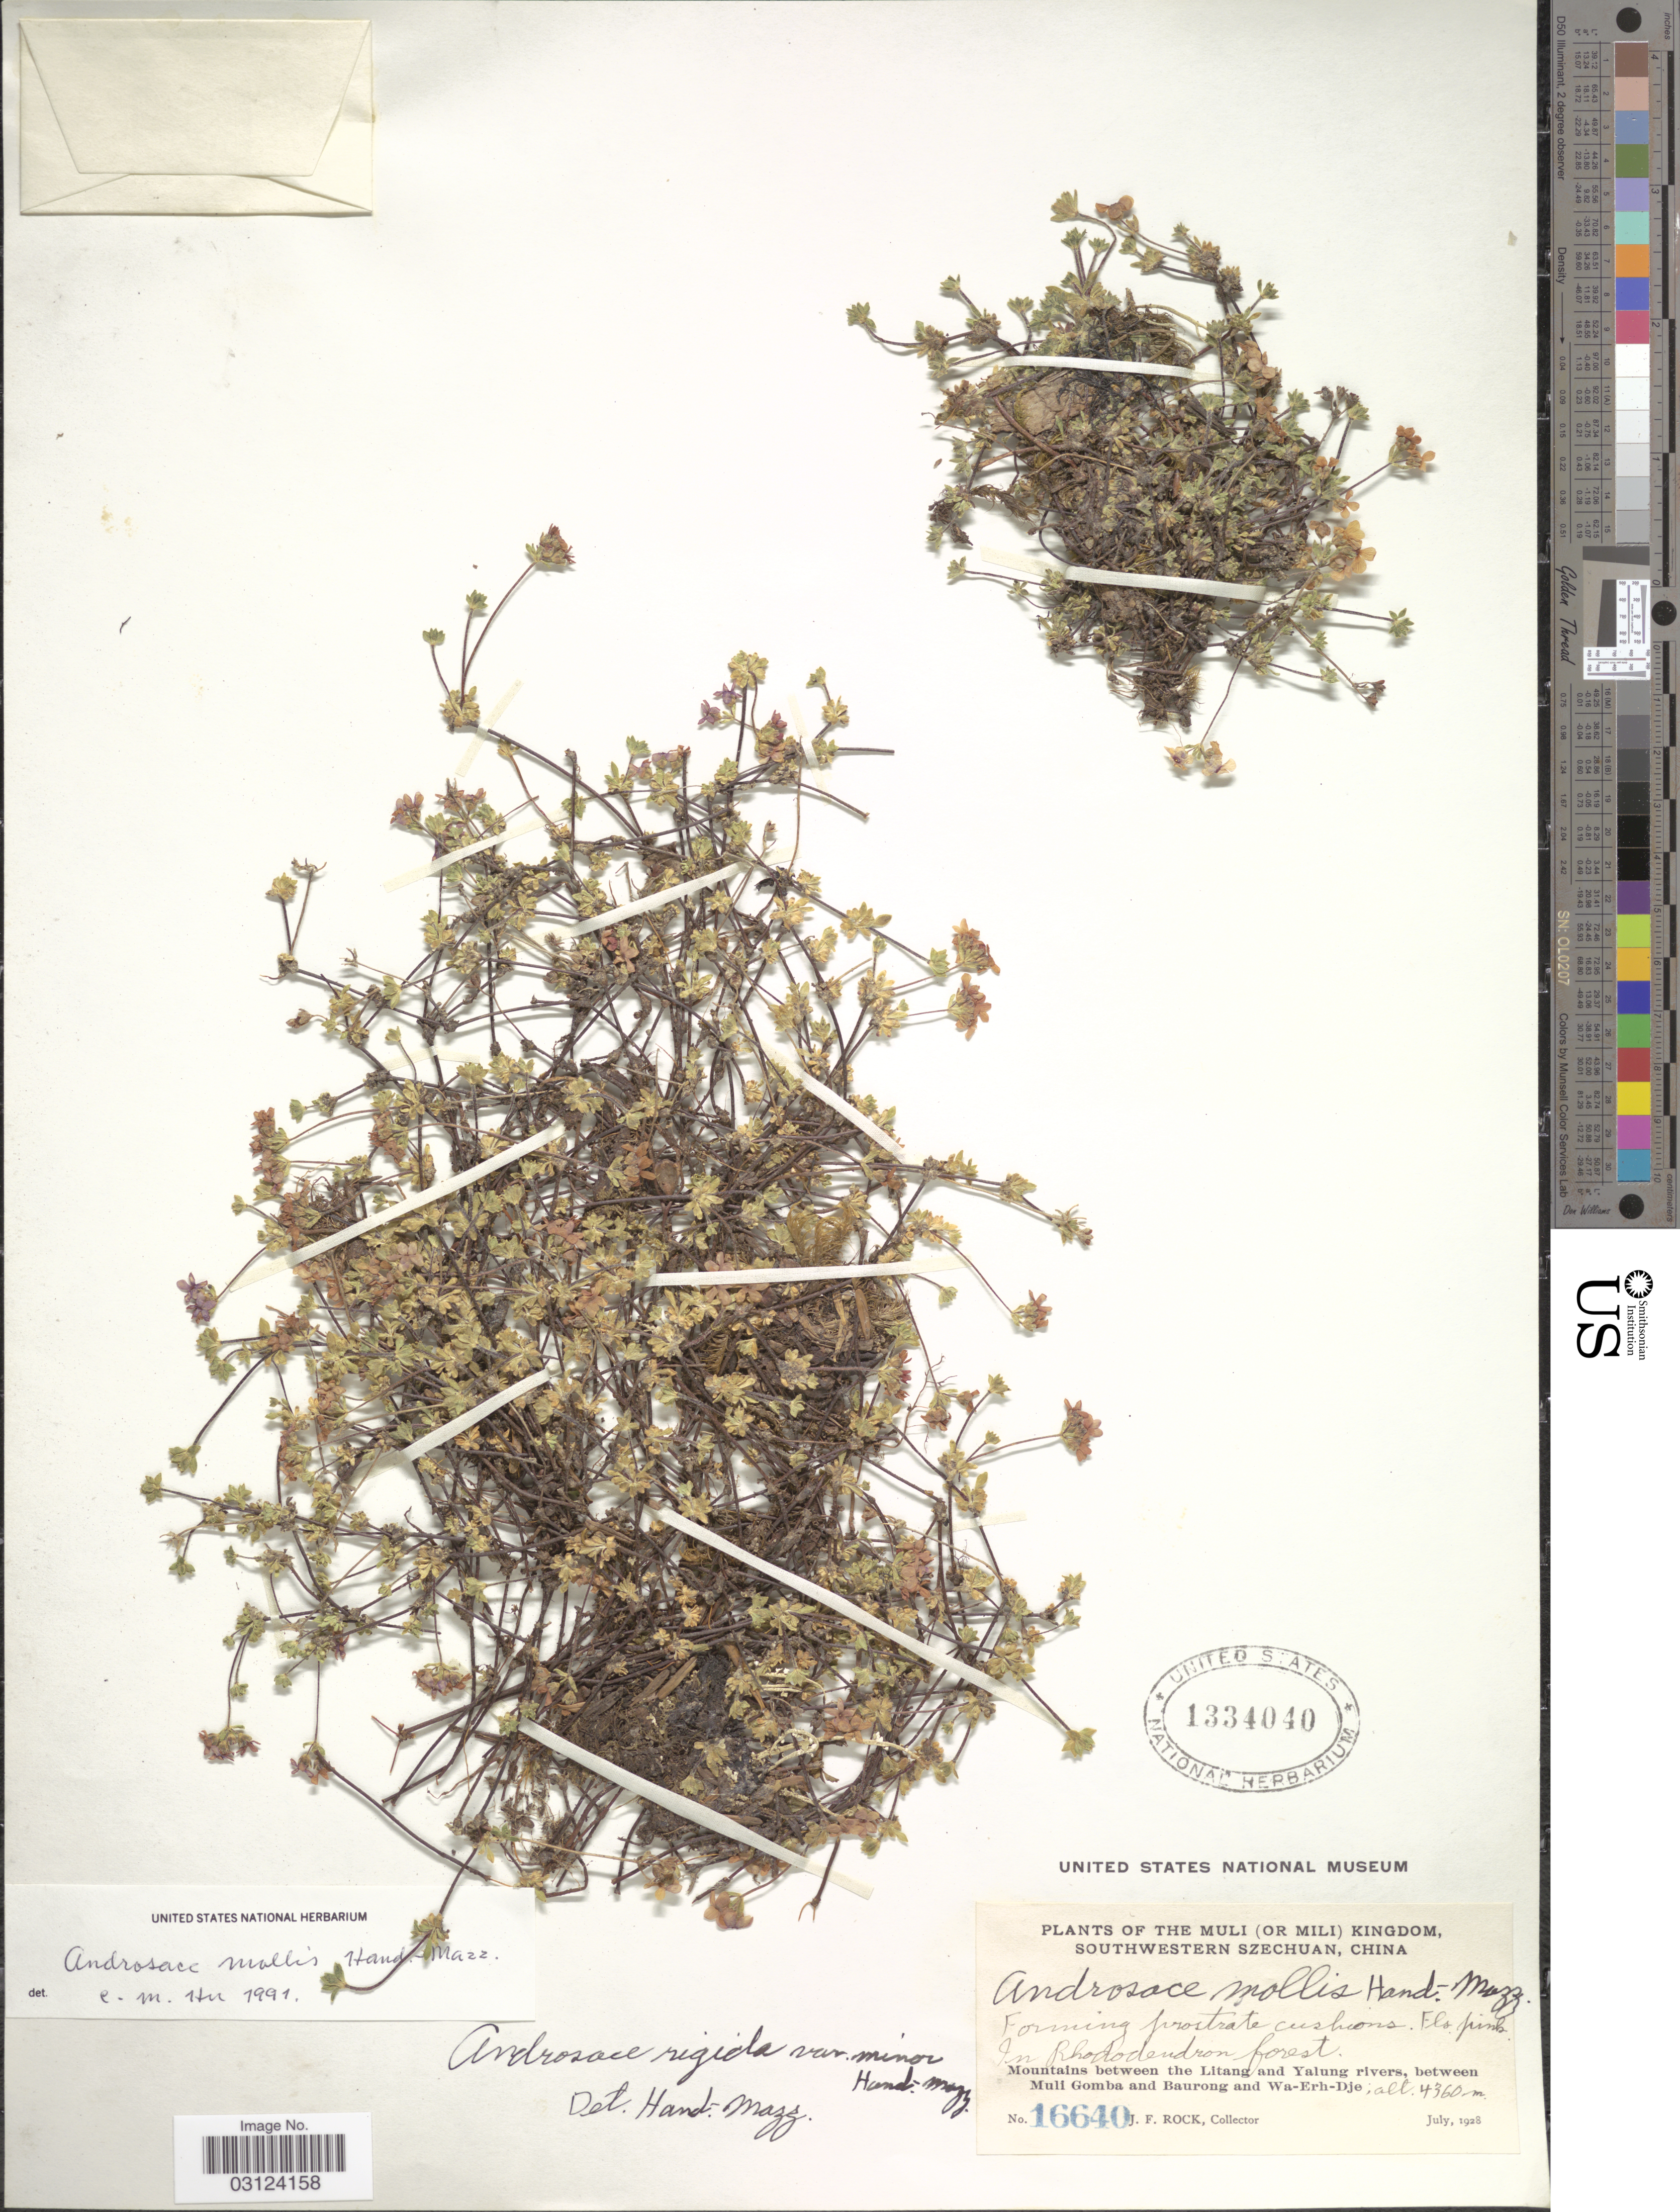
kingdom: Plantae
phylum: Tracheophyta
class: Magnoliopsida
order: Ericales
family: Primulaceae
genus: Androsace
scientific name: Androsace mollis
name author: Hand.-Mazz.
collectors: J. Rock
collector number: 16640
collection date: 1928-07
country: China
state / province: Sichuan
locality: The Muli (Or Mili) Kingdom, Southwestern Szechuan, China, Mountains between the Litang and Yalung rivers, between Muli Gomba and Baurong and Wa-Erh-Dje.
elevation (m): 4360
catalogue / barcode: US 1334040